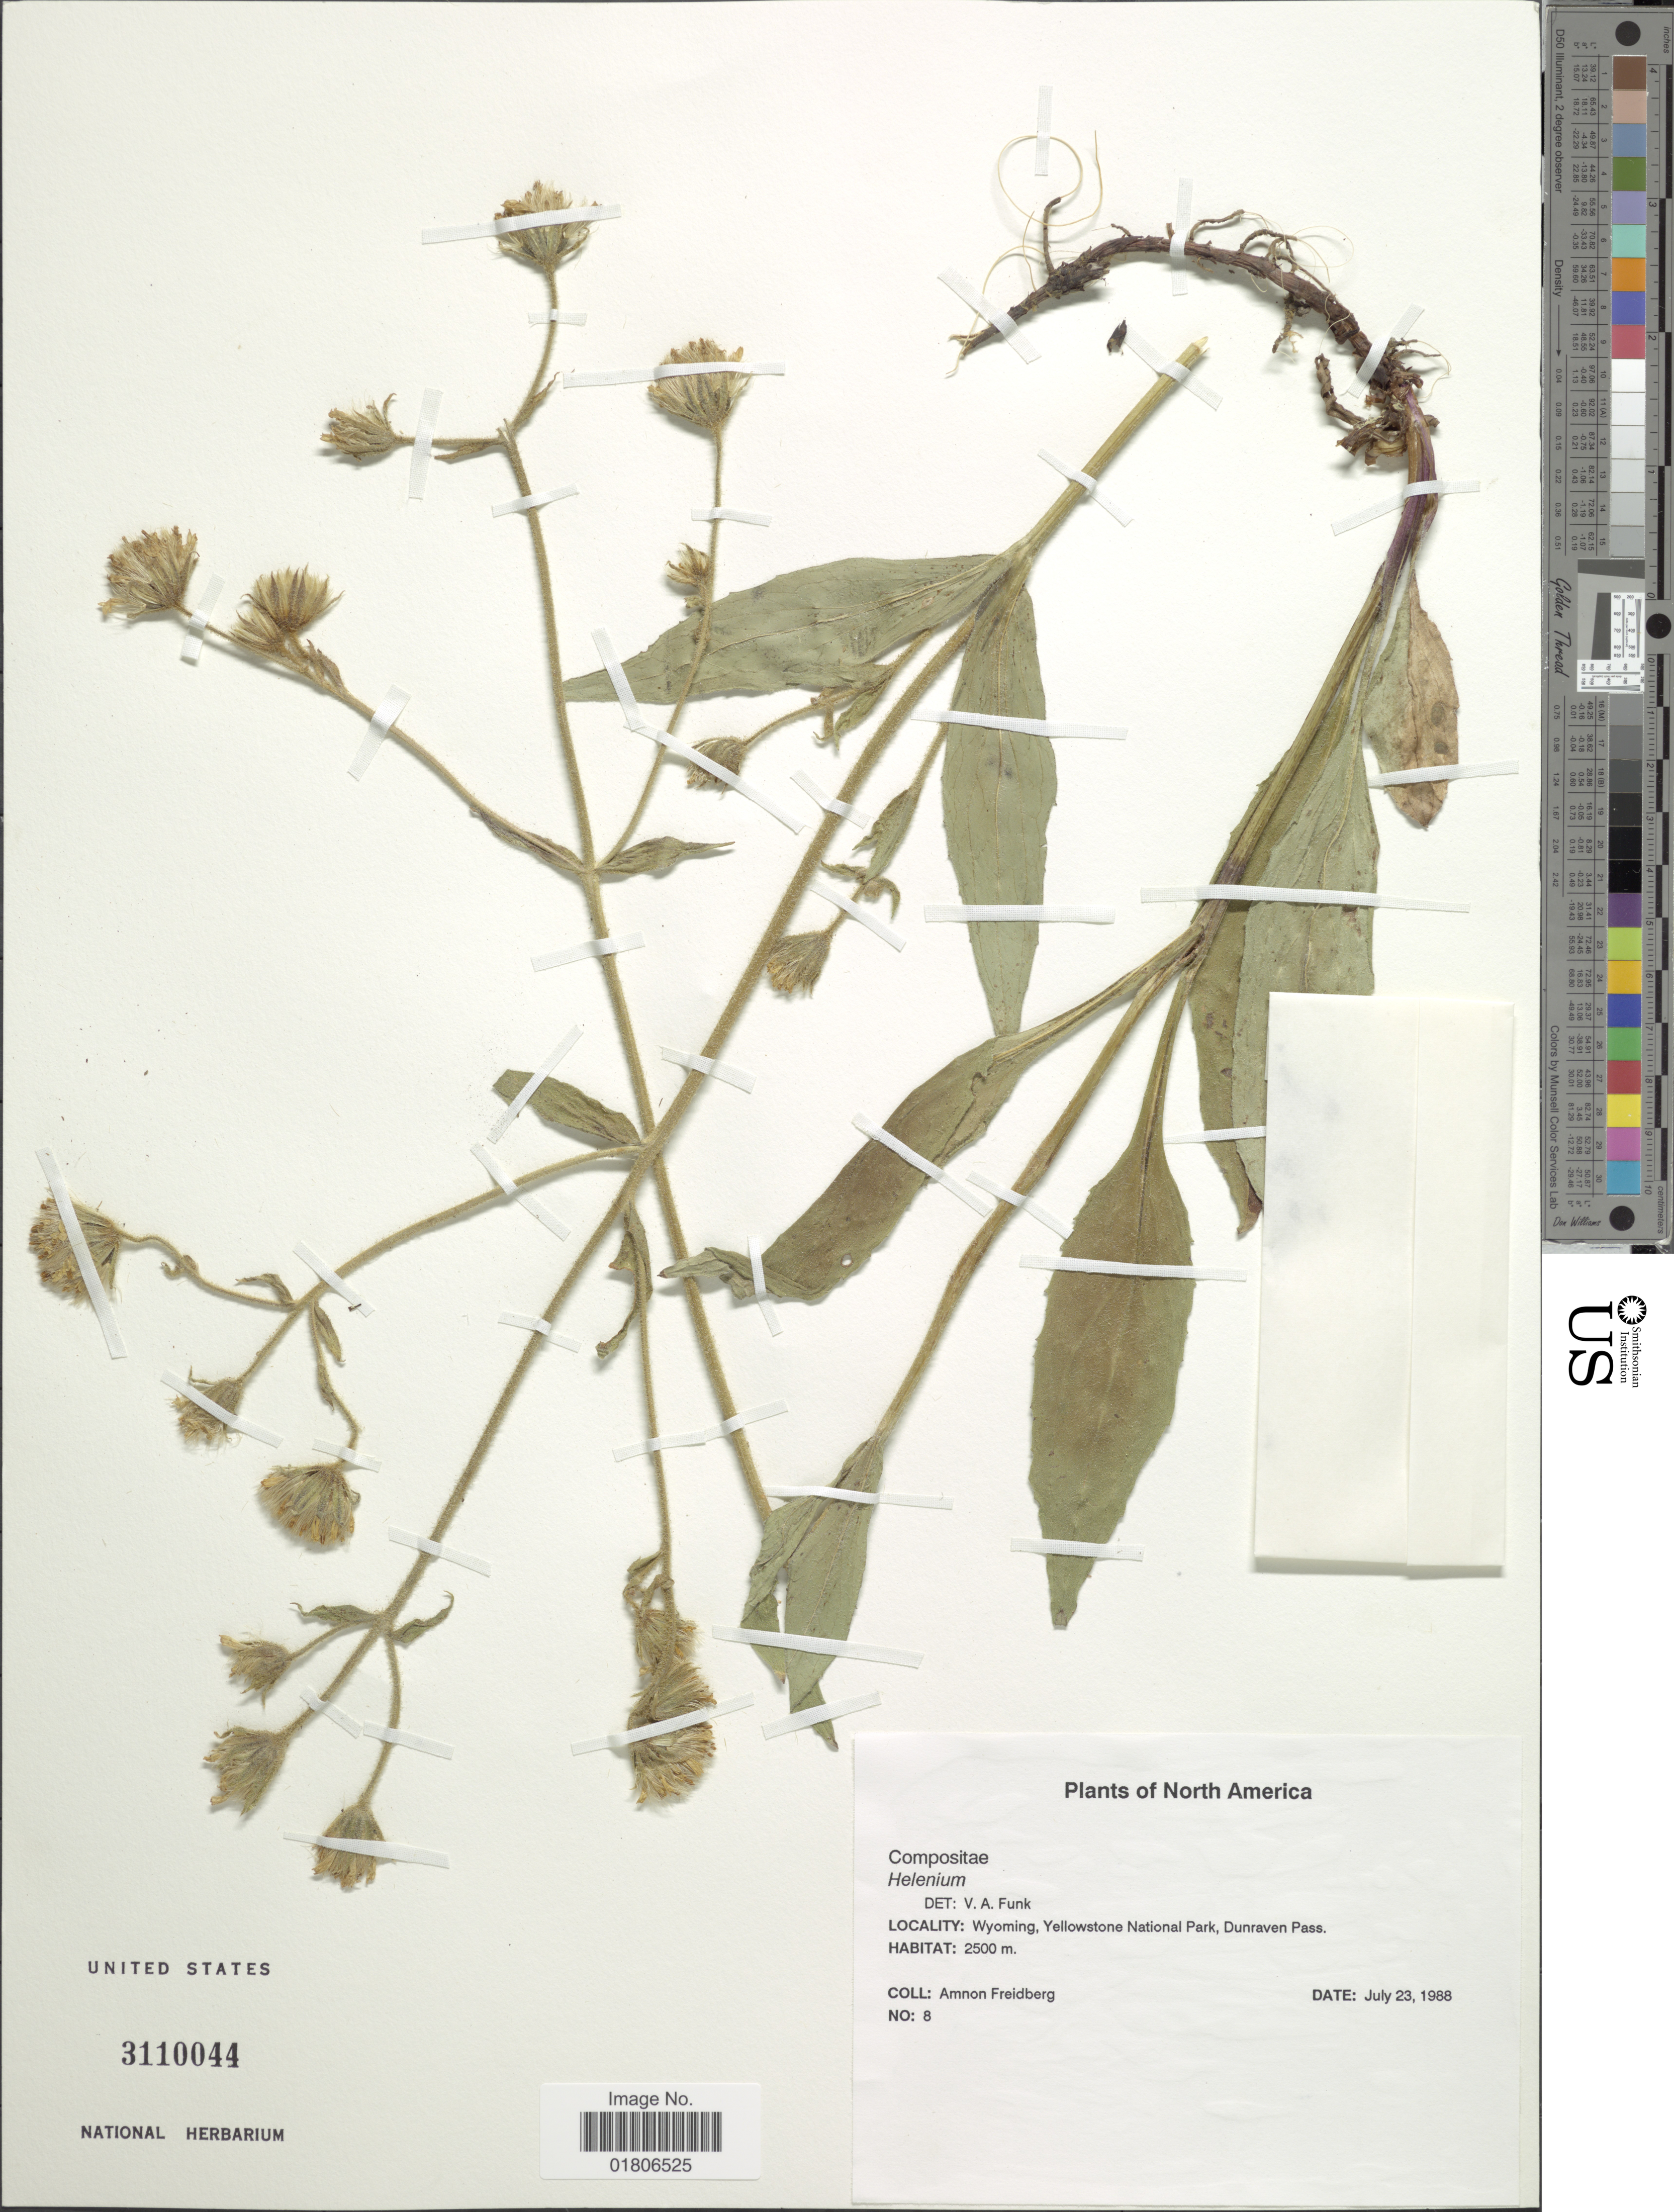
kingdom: Plantae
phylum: Tracheophyta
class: Magnoliopsida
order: Asterales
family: Asteraceae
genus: Helenium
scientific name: Helenium sp.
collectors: A. Freidberg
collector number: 8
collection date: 1988-07-23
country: United States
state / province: Wyoming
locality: Yellowstone National Park, Dunraven Pass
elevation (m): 2500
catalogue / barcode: US 3110044